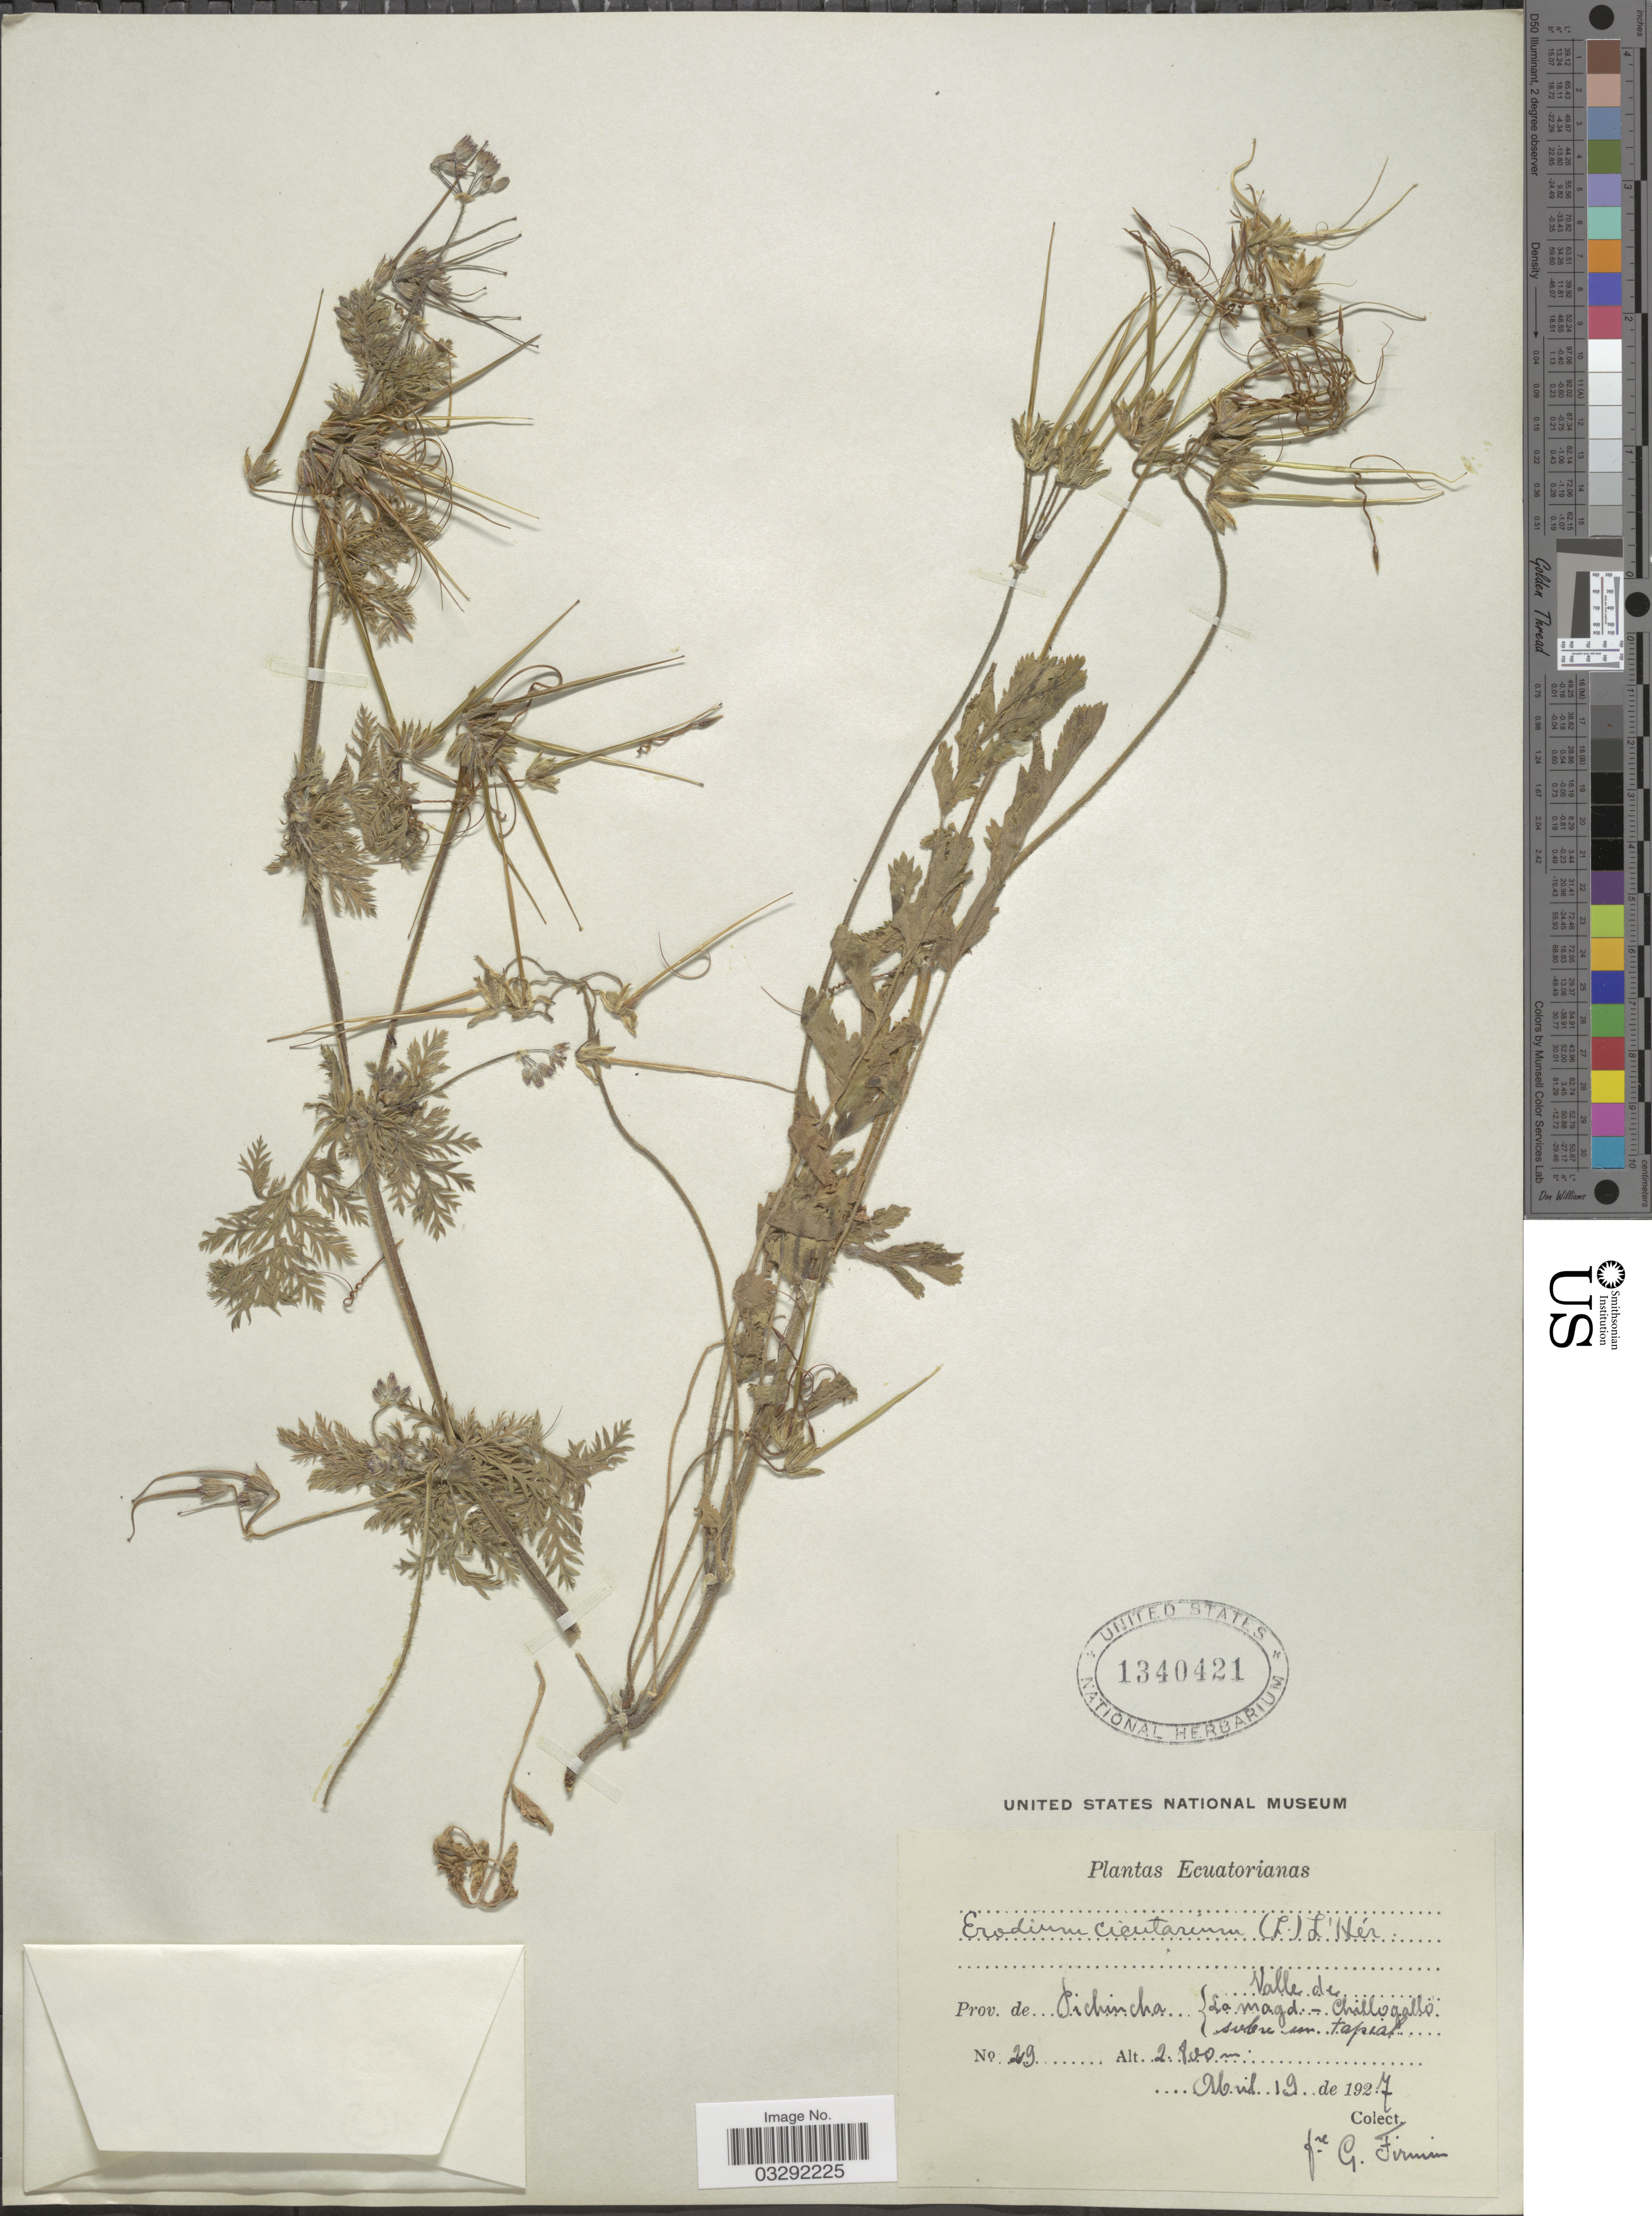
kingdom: Plantae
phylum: Tracheophyta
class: Magnoliopsida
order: Geraniales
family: Geraniaceae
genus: Erodium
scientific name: Erodium cicutarium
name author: (L.) L'Hér.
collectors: F. Firmin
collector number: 29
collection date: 1927-04-19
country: Ecuador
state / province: Pichincha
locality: Valle de La Magd. - Chillogallo.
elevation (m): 2800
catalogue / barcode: US 1340421